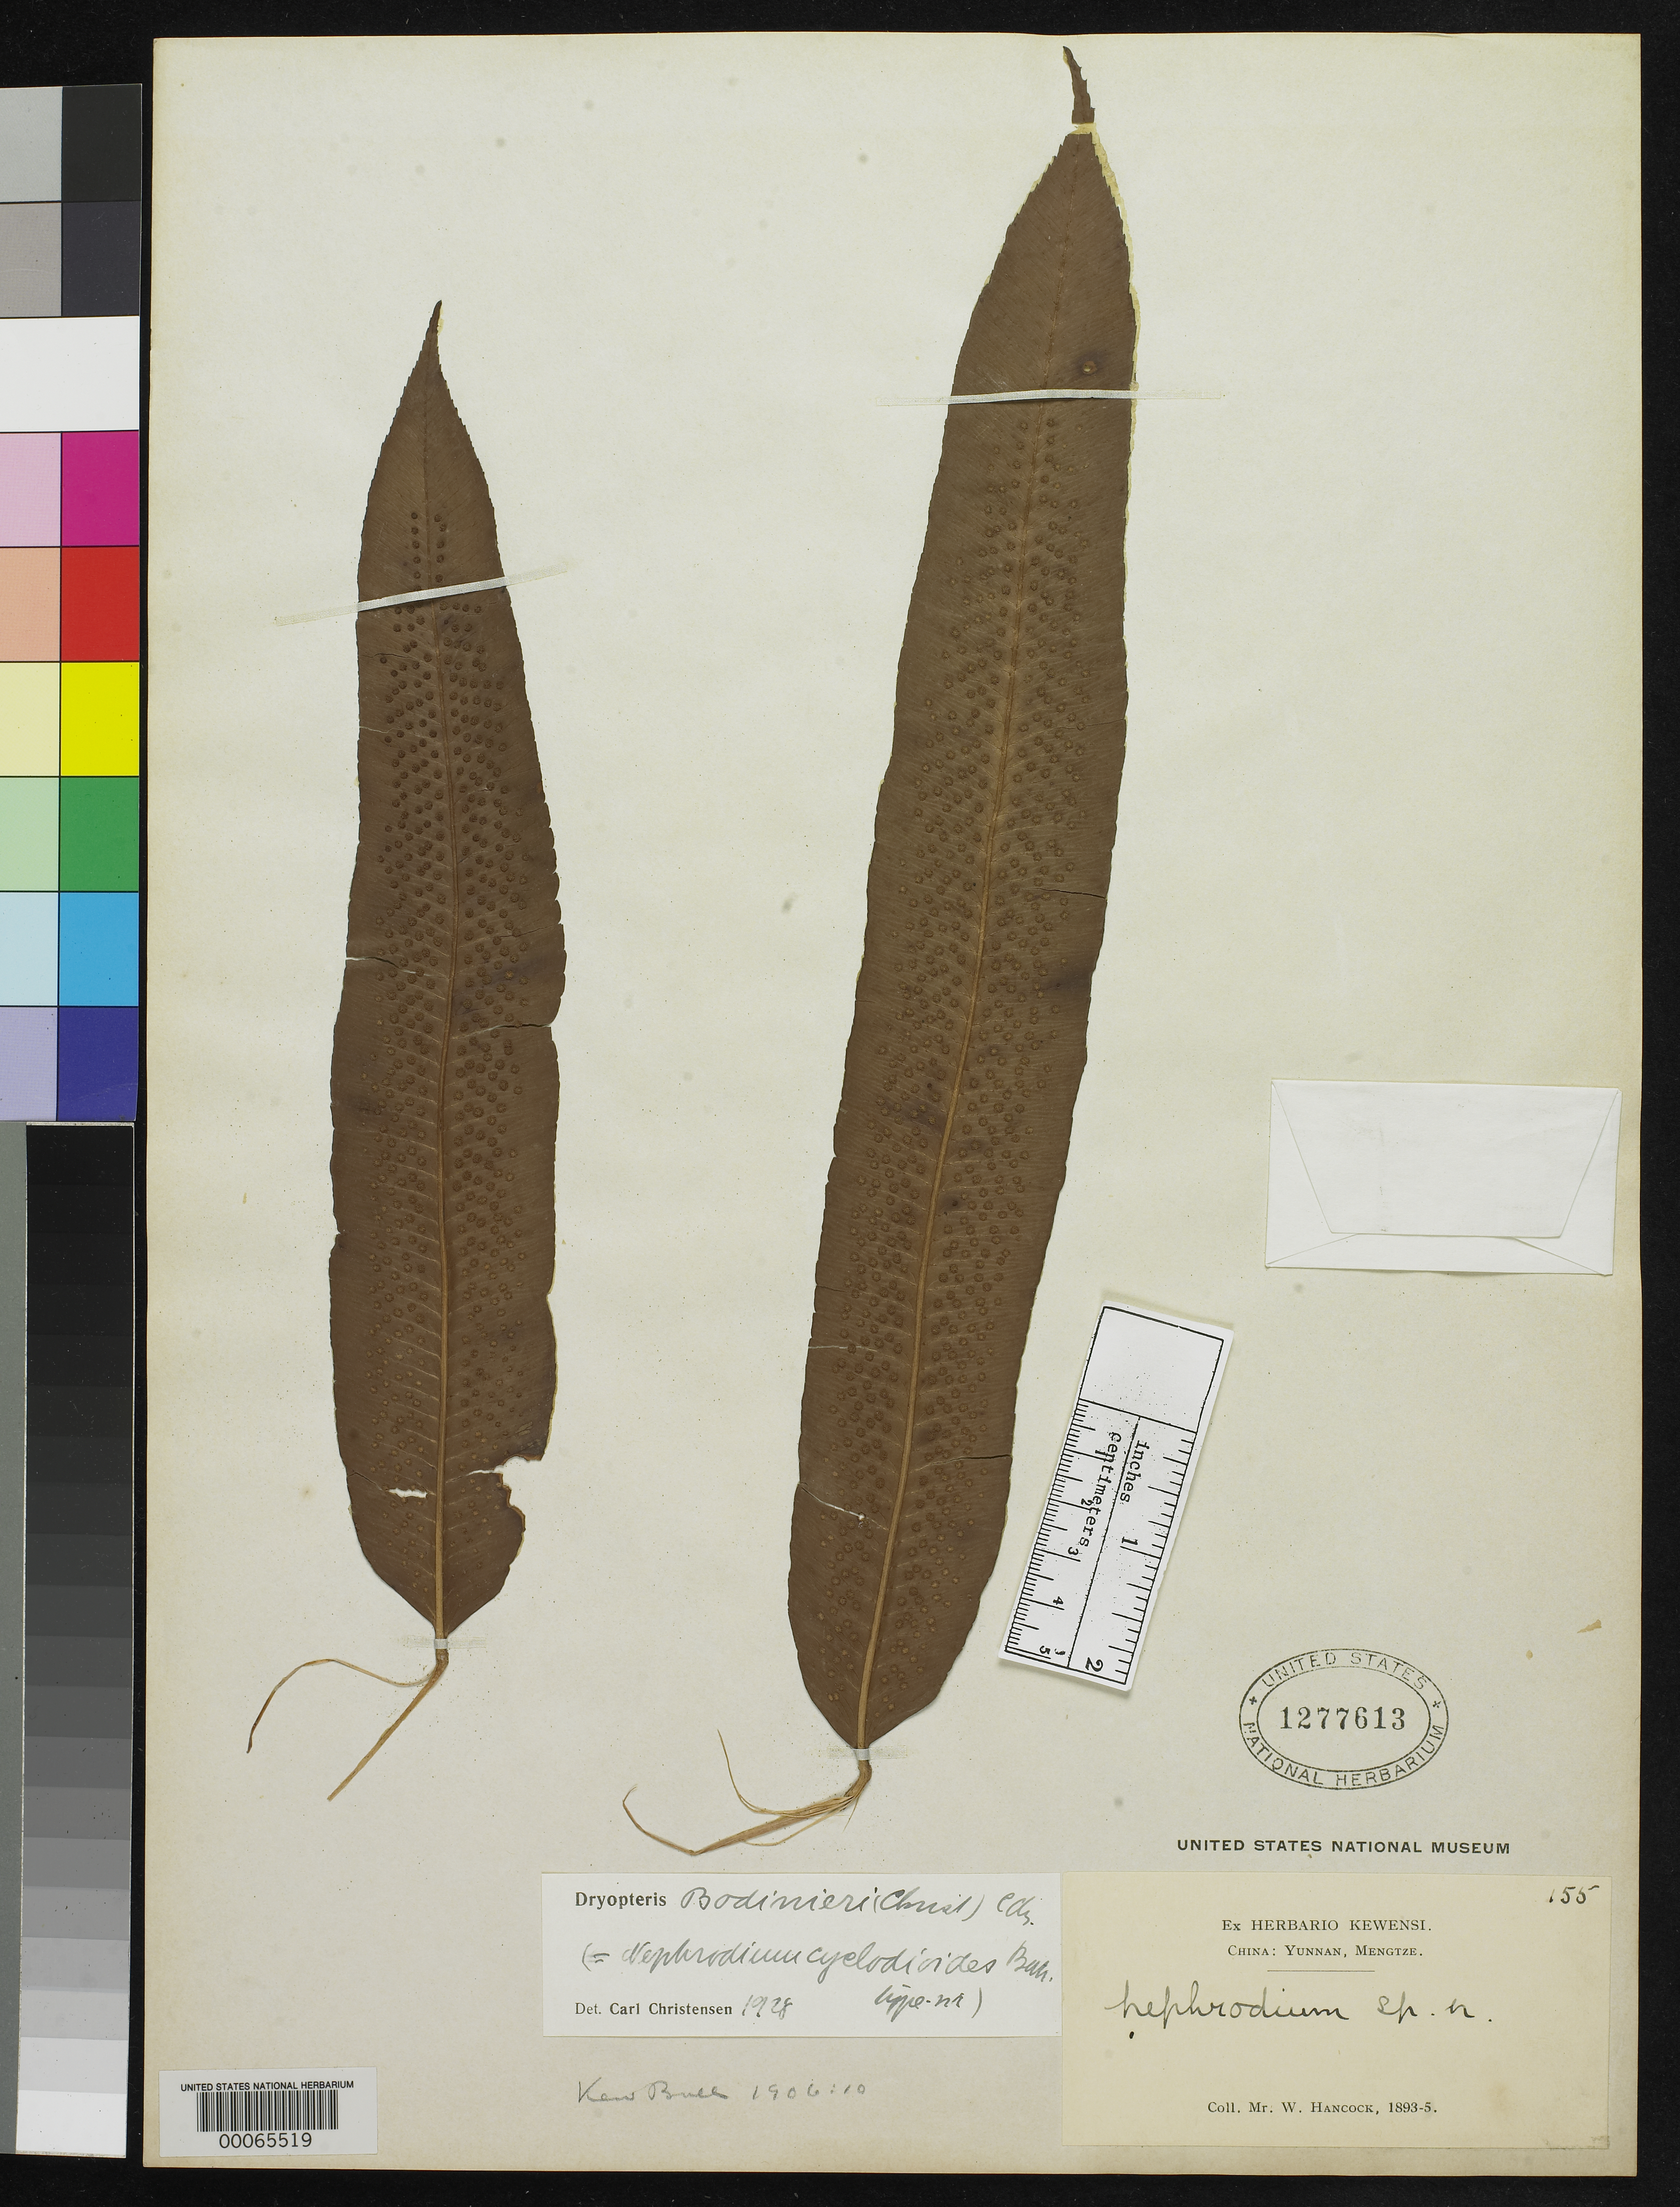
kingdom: Plantae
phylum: Tracheophyta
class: Polypodiopsida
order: Polypodiales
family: Dryopteridaceae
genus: Nephrodium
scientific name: Nephrodium cyclodioides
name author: Baker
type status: Type Collection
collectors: W. Hancock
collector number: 155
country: China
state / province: Yunnan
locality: Mengtze.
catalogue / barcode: US 1277613